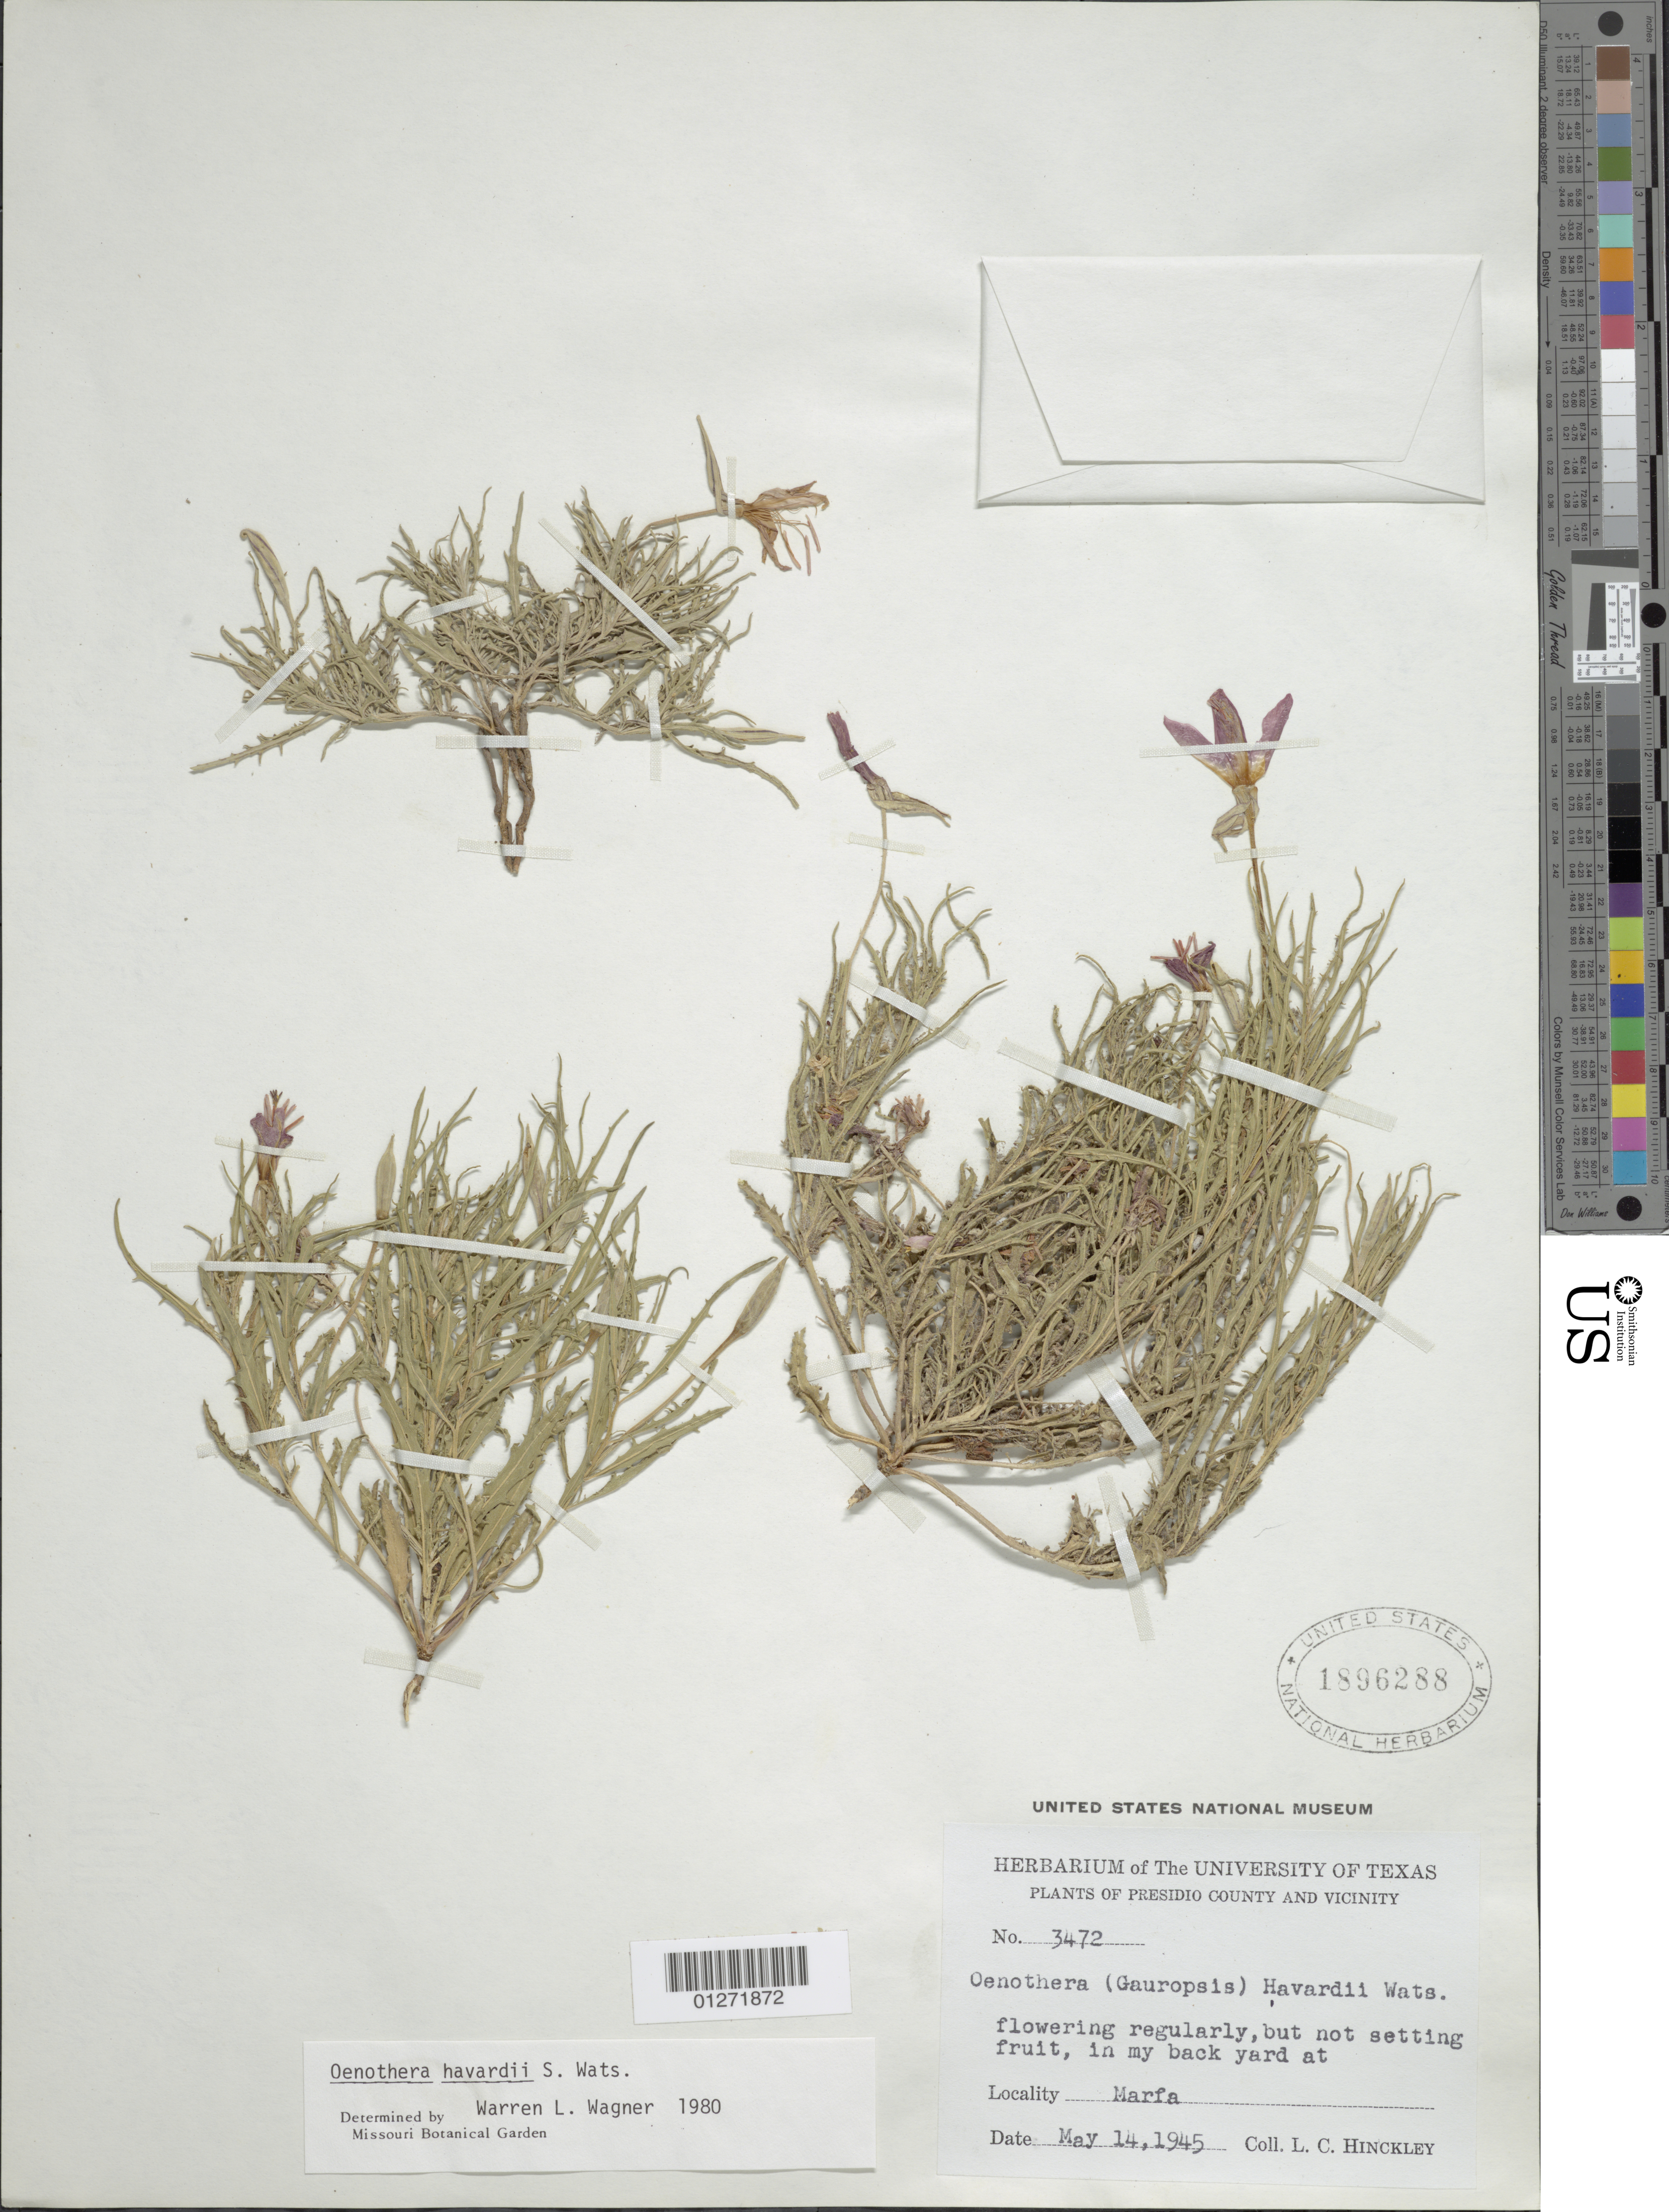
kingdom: Plantae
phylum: Tracheophyta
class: Magnoliopsida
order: Myrtales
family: Onagraceae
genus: Oenothera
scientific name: Oenothera havardii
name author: S. Watson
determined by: Wagner, W. L., (BOT), Smithsonian Institution - National Museum of Natural History (UNITED STATES)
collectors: L. Hinkley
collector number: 3472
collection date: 1945-05-14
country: United States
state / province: Texas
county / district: Presidio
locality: Marfa.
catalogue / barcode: US 1896288